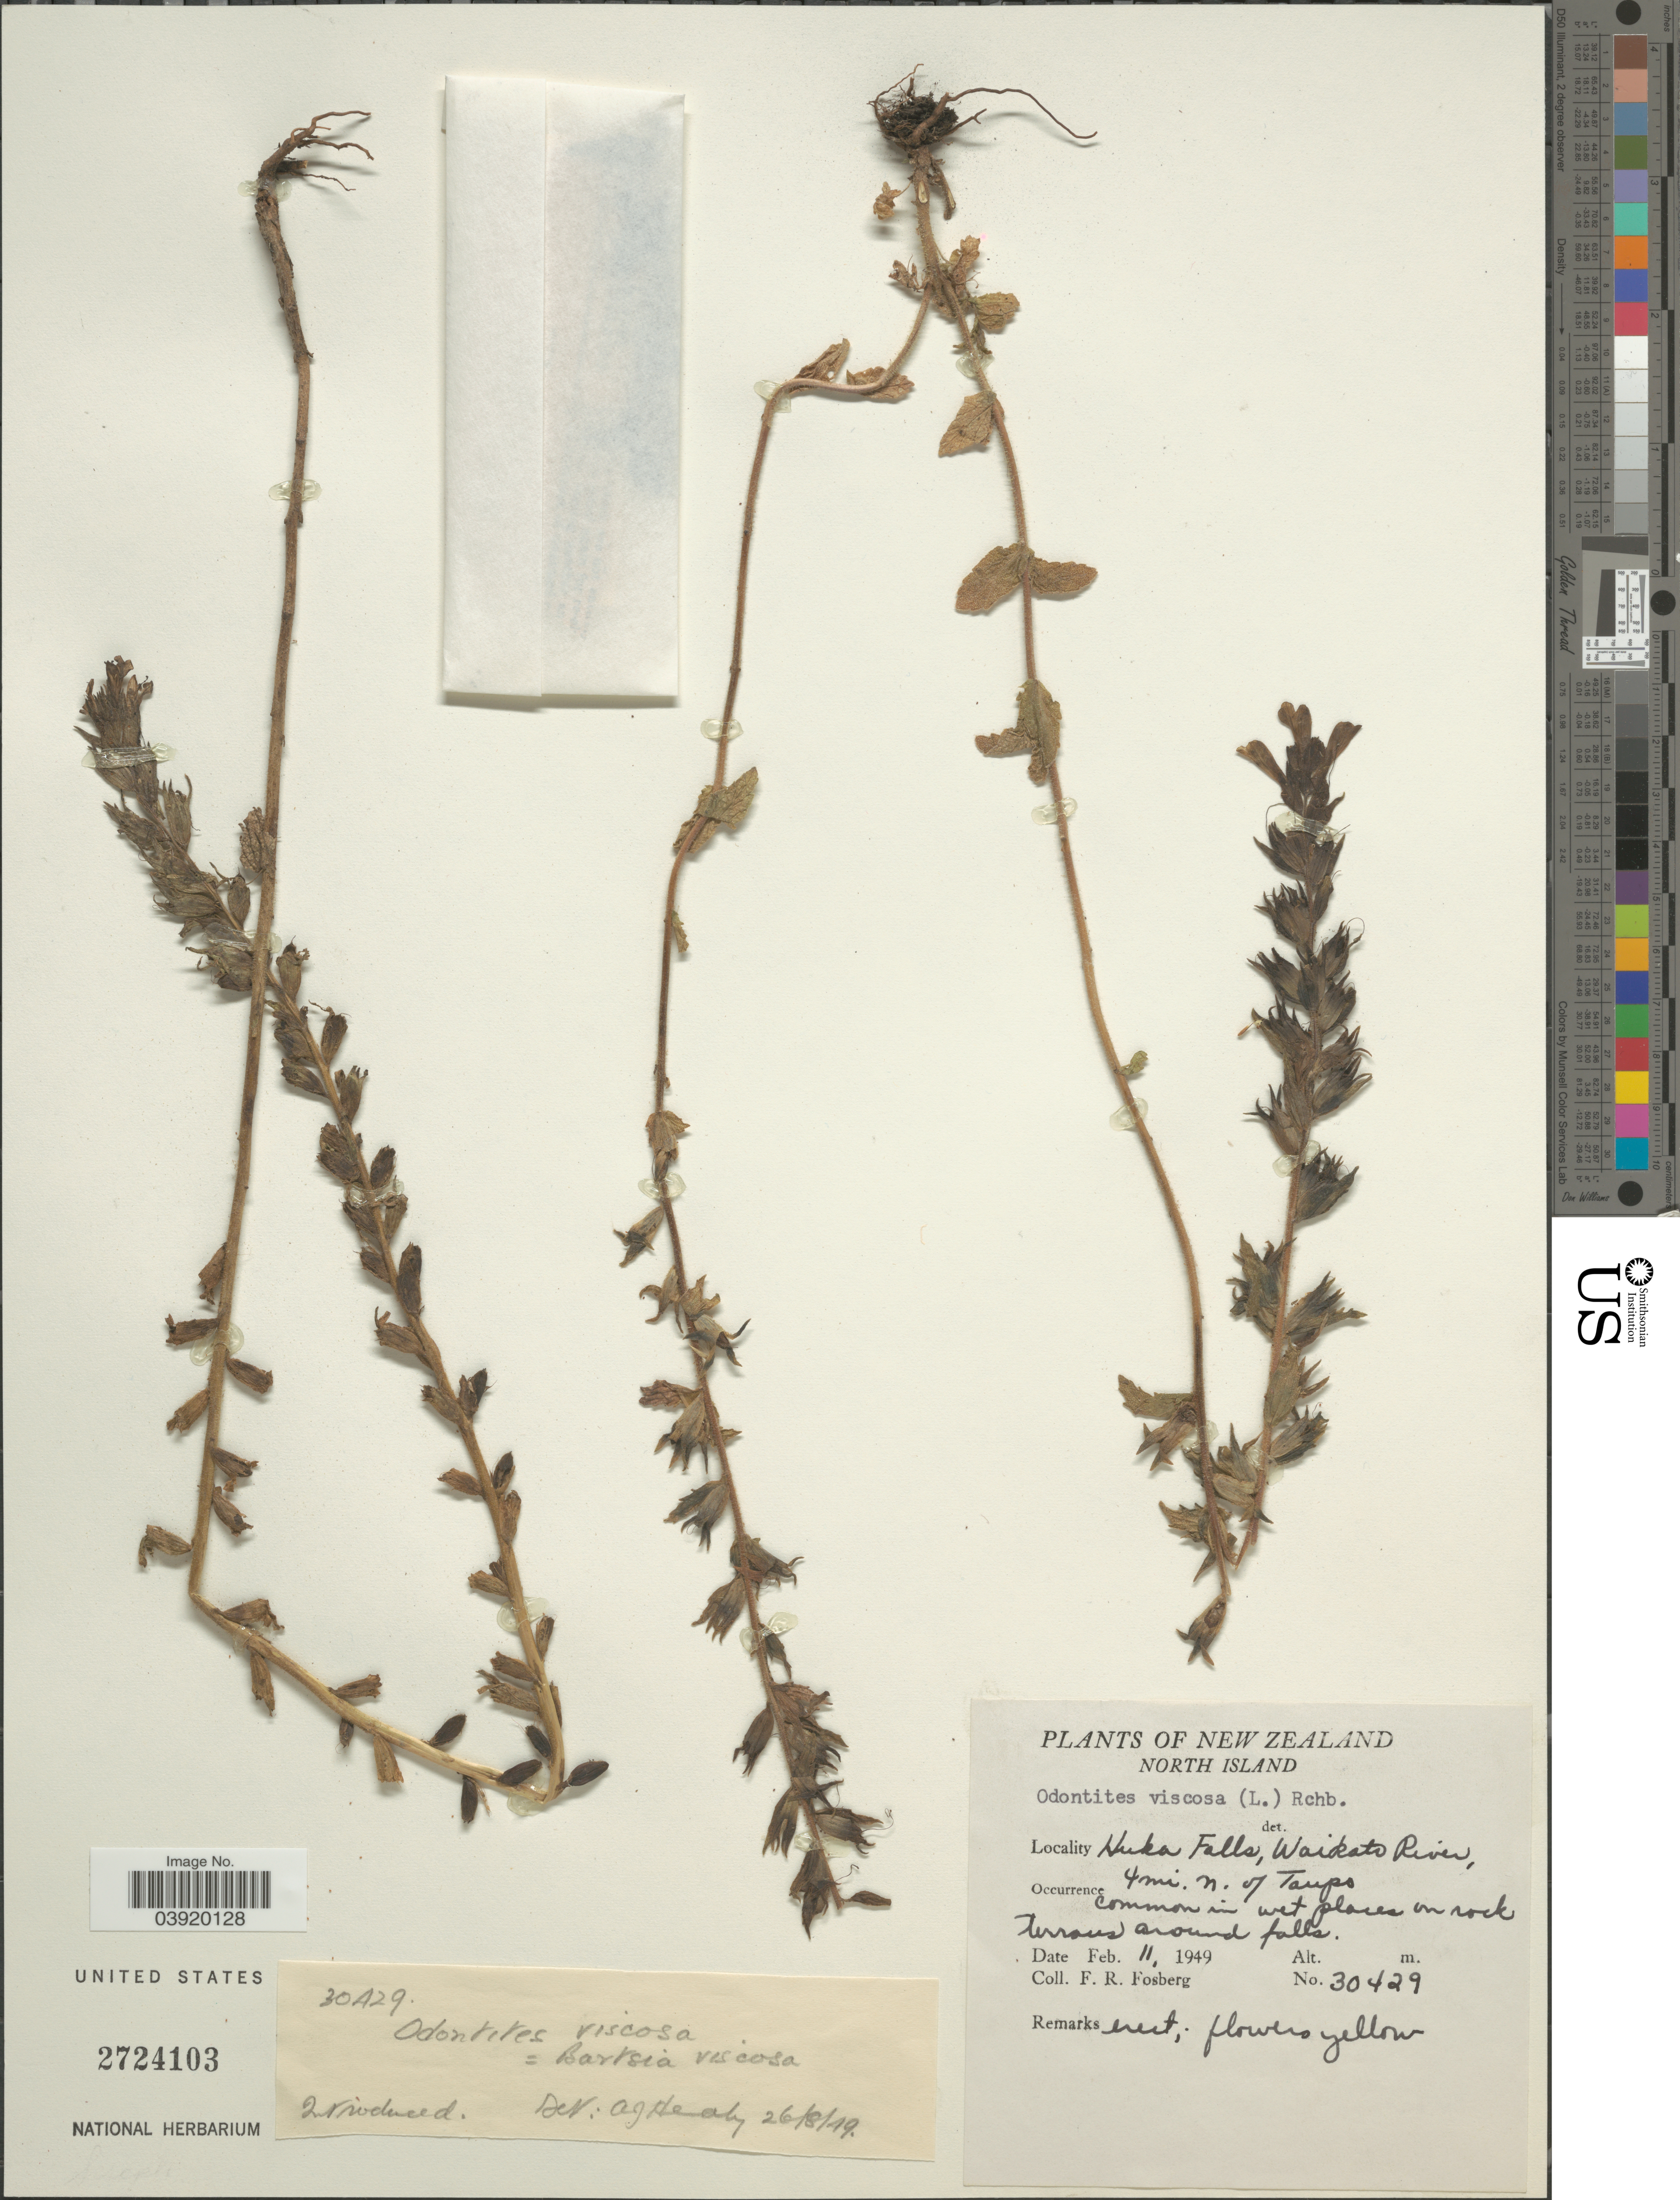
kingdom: Plantae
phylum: Tracheophyta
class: Magnoliopsida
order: Lamiales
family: Orobanchaceae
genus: Odontites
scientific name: Odontites viscosus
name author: (L.) Clairv.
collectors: F. R. Fosberg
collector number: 30429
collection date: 1949-02-11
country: New Zealand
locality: North Island. Huka Falls, Waikato River, 4 mi. n. of Taupo.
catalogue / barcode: US 2724103